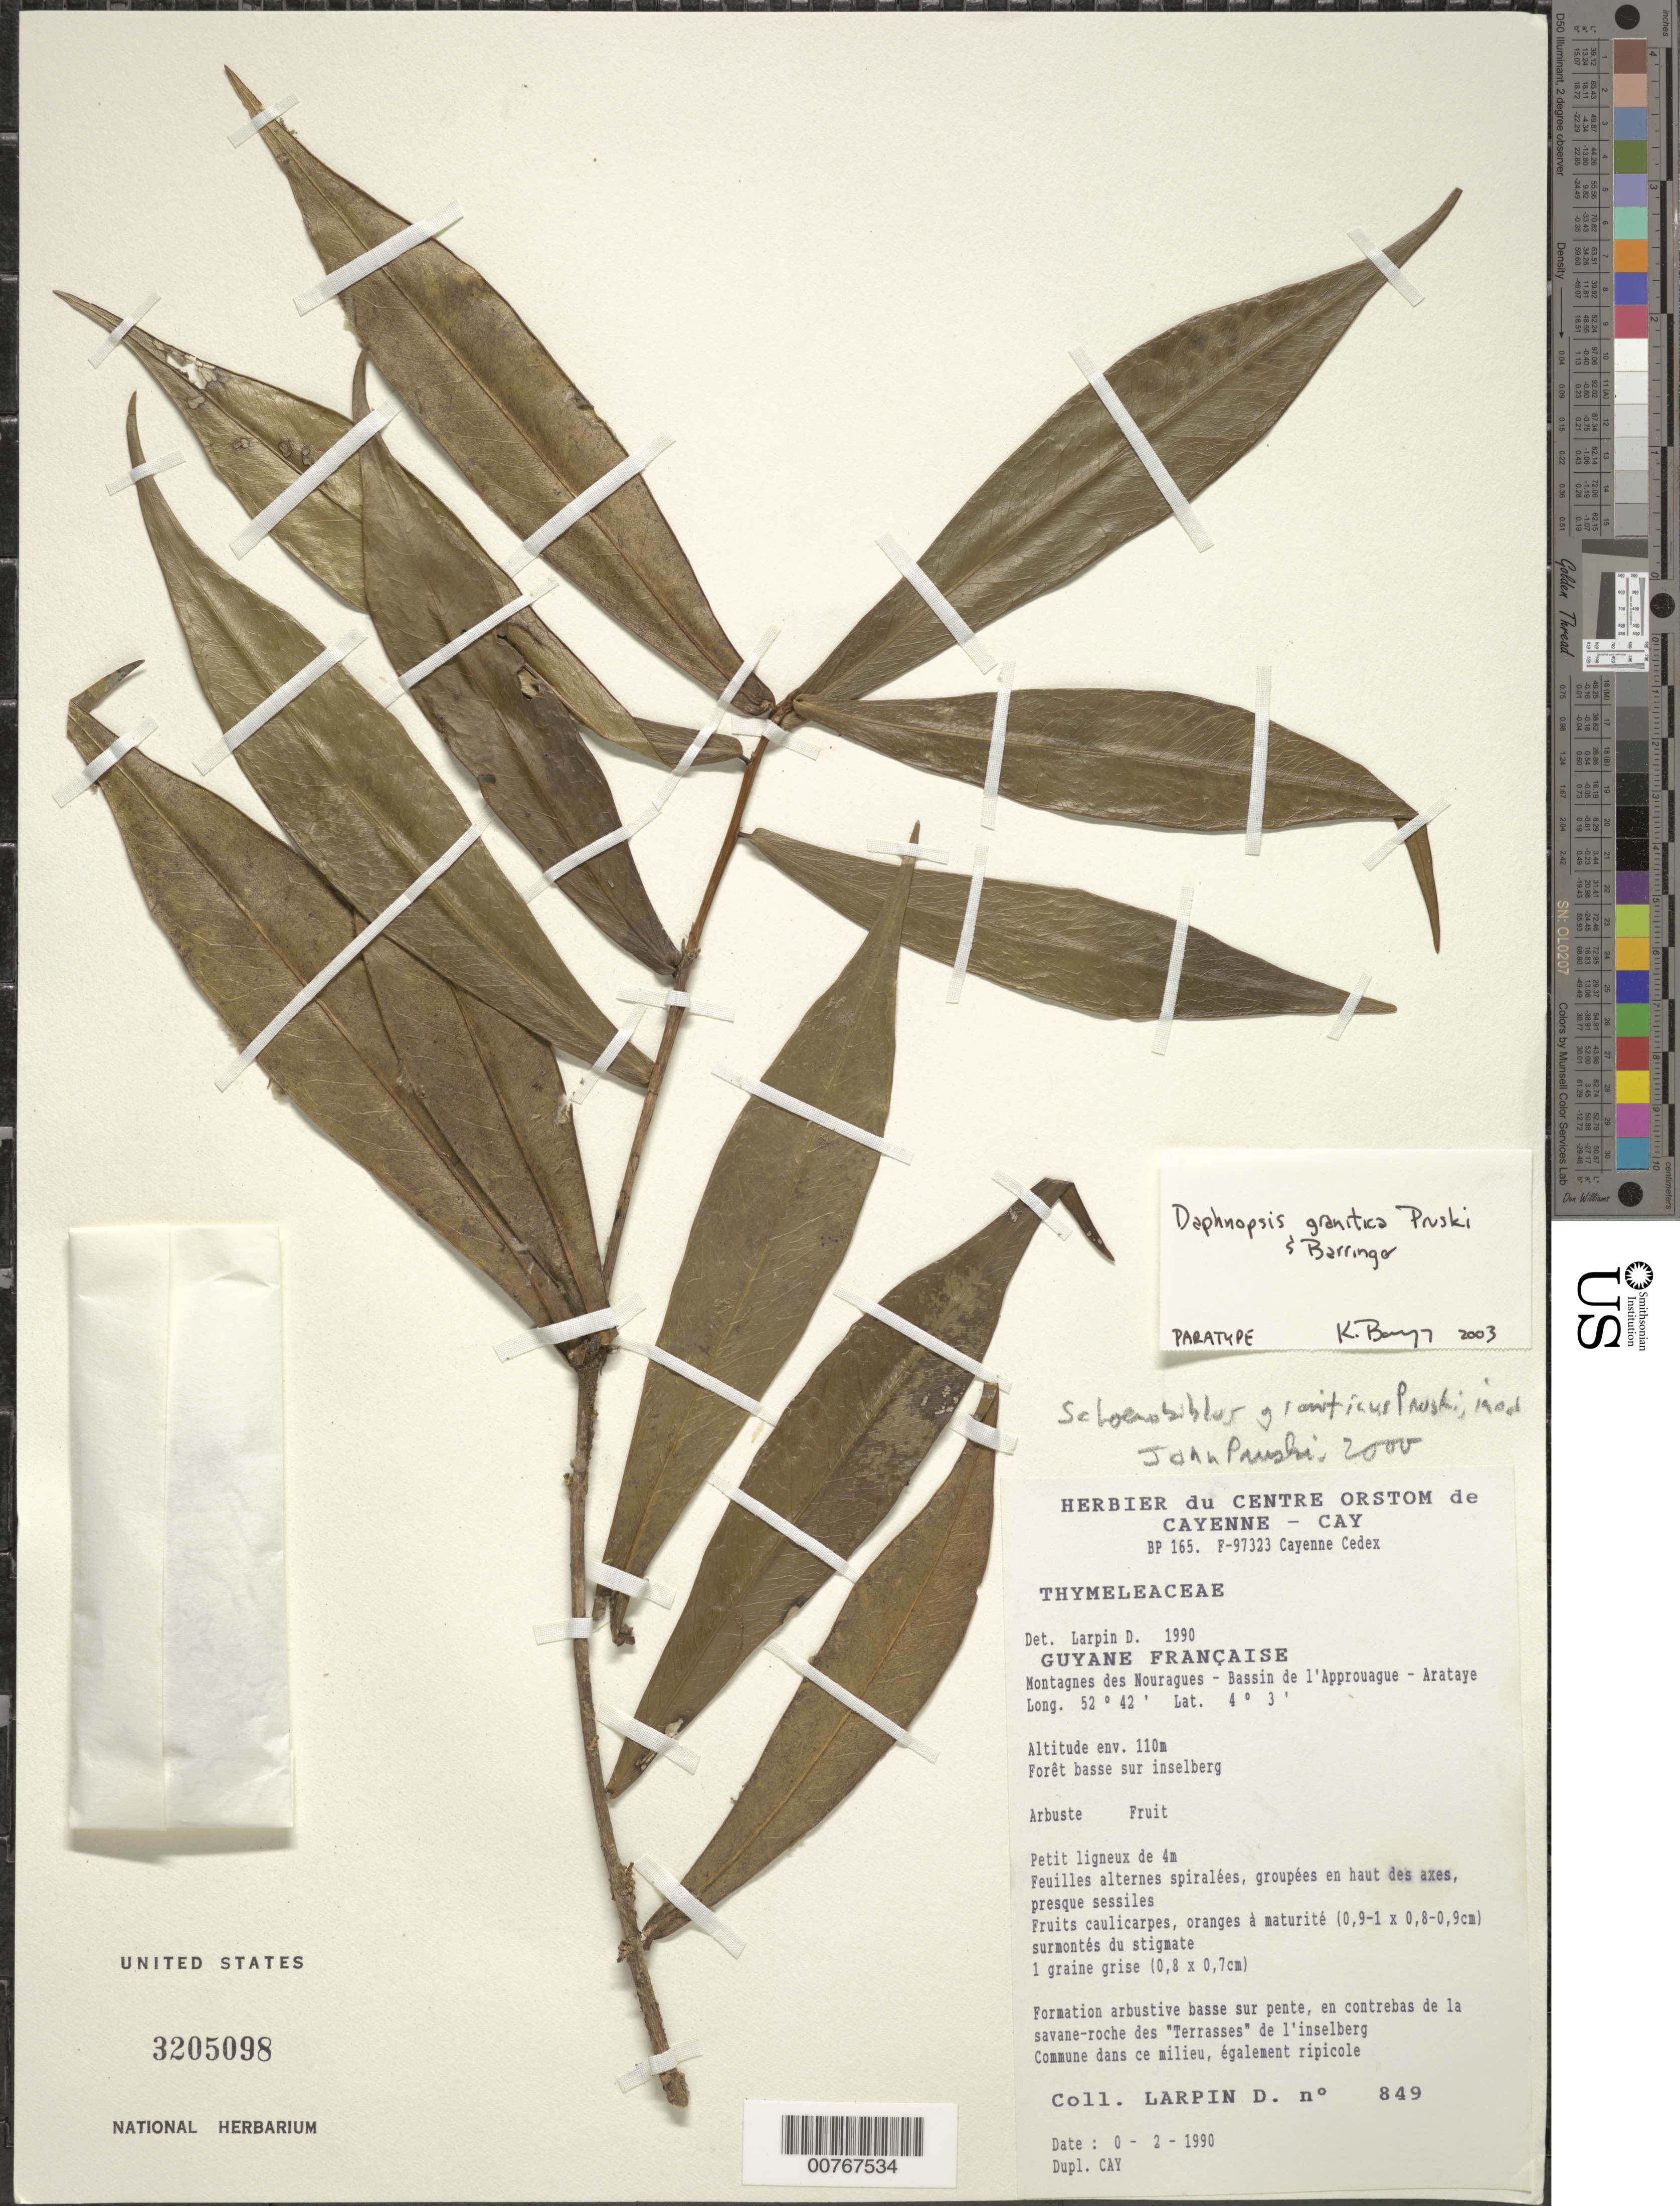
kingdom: Plantae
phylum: Tracheophyta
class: Magnoliopsida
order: Malvales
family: Thymelaeaceae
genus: Daphnopsis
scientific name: Daphnopsis granitica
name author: Pruski & Barringer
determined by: Barringer, K. A.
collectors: D. Larpin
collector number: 849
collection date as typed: Feb-90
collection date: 1990-02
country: French Guiana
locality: Station des Nouragues, Bassin de l'Approuague, Arataye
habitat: Forêt basse sur inselberg. Formation arubustive sur pente, en contrebas de la savane-roche de "Terrases" de l'Inselberg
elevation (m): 110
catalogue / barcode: US 3205098